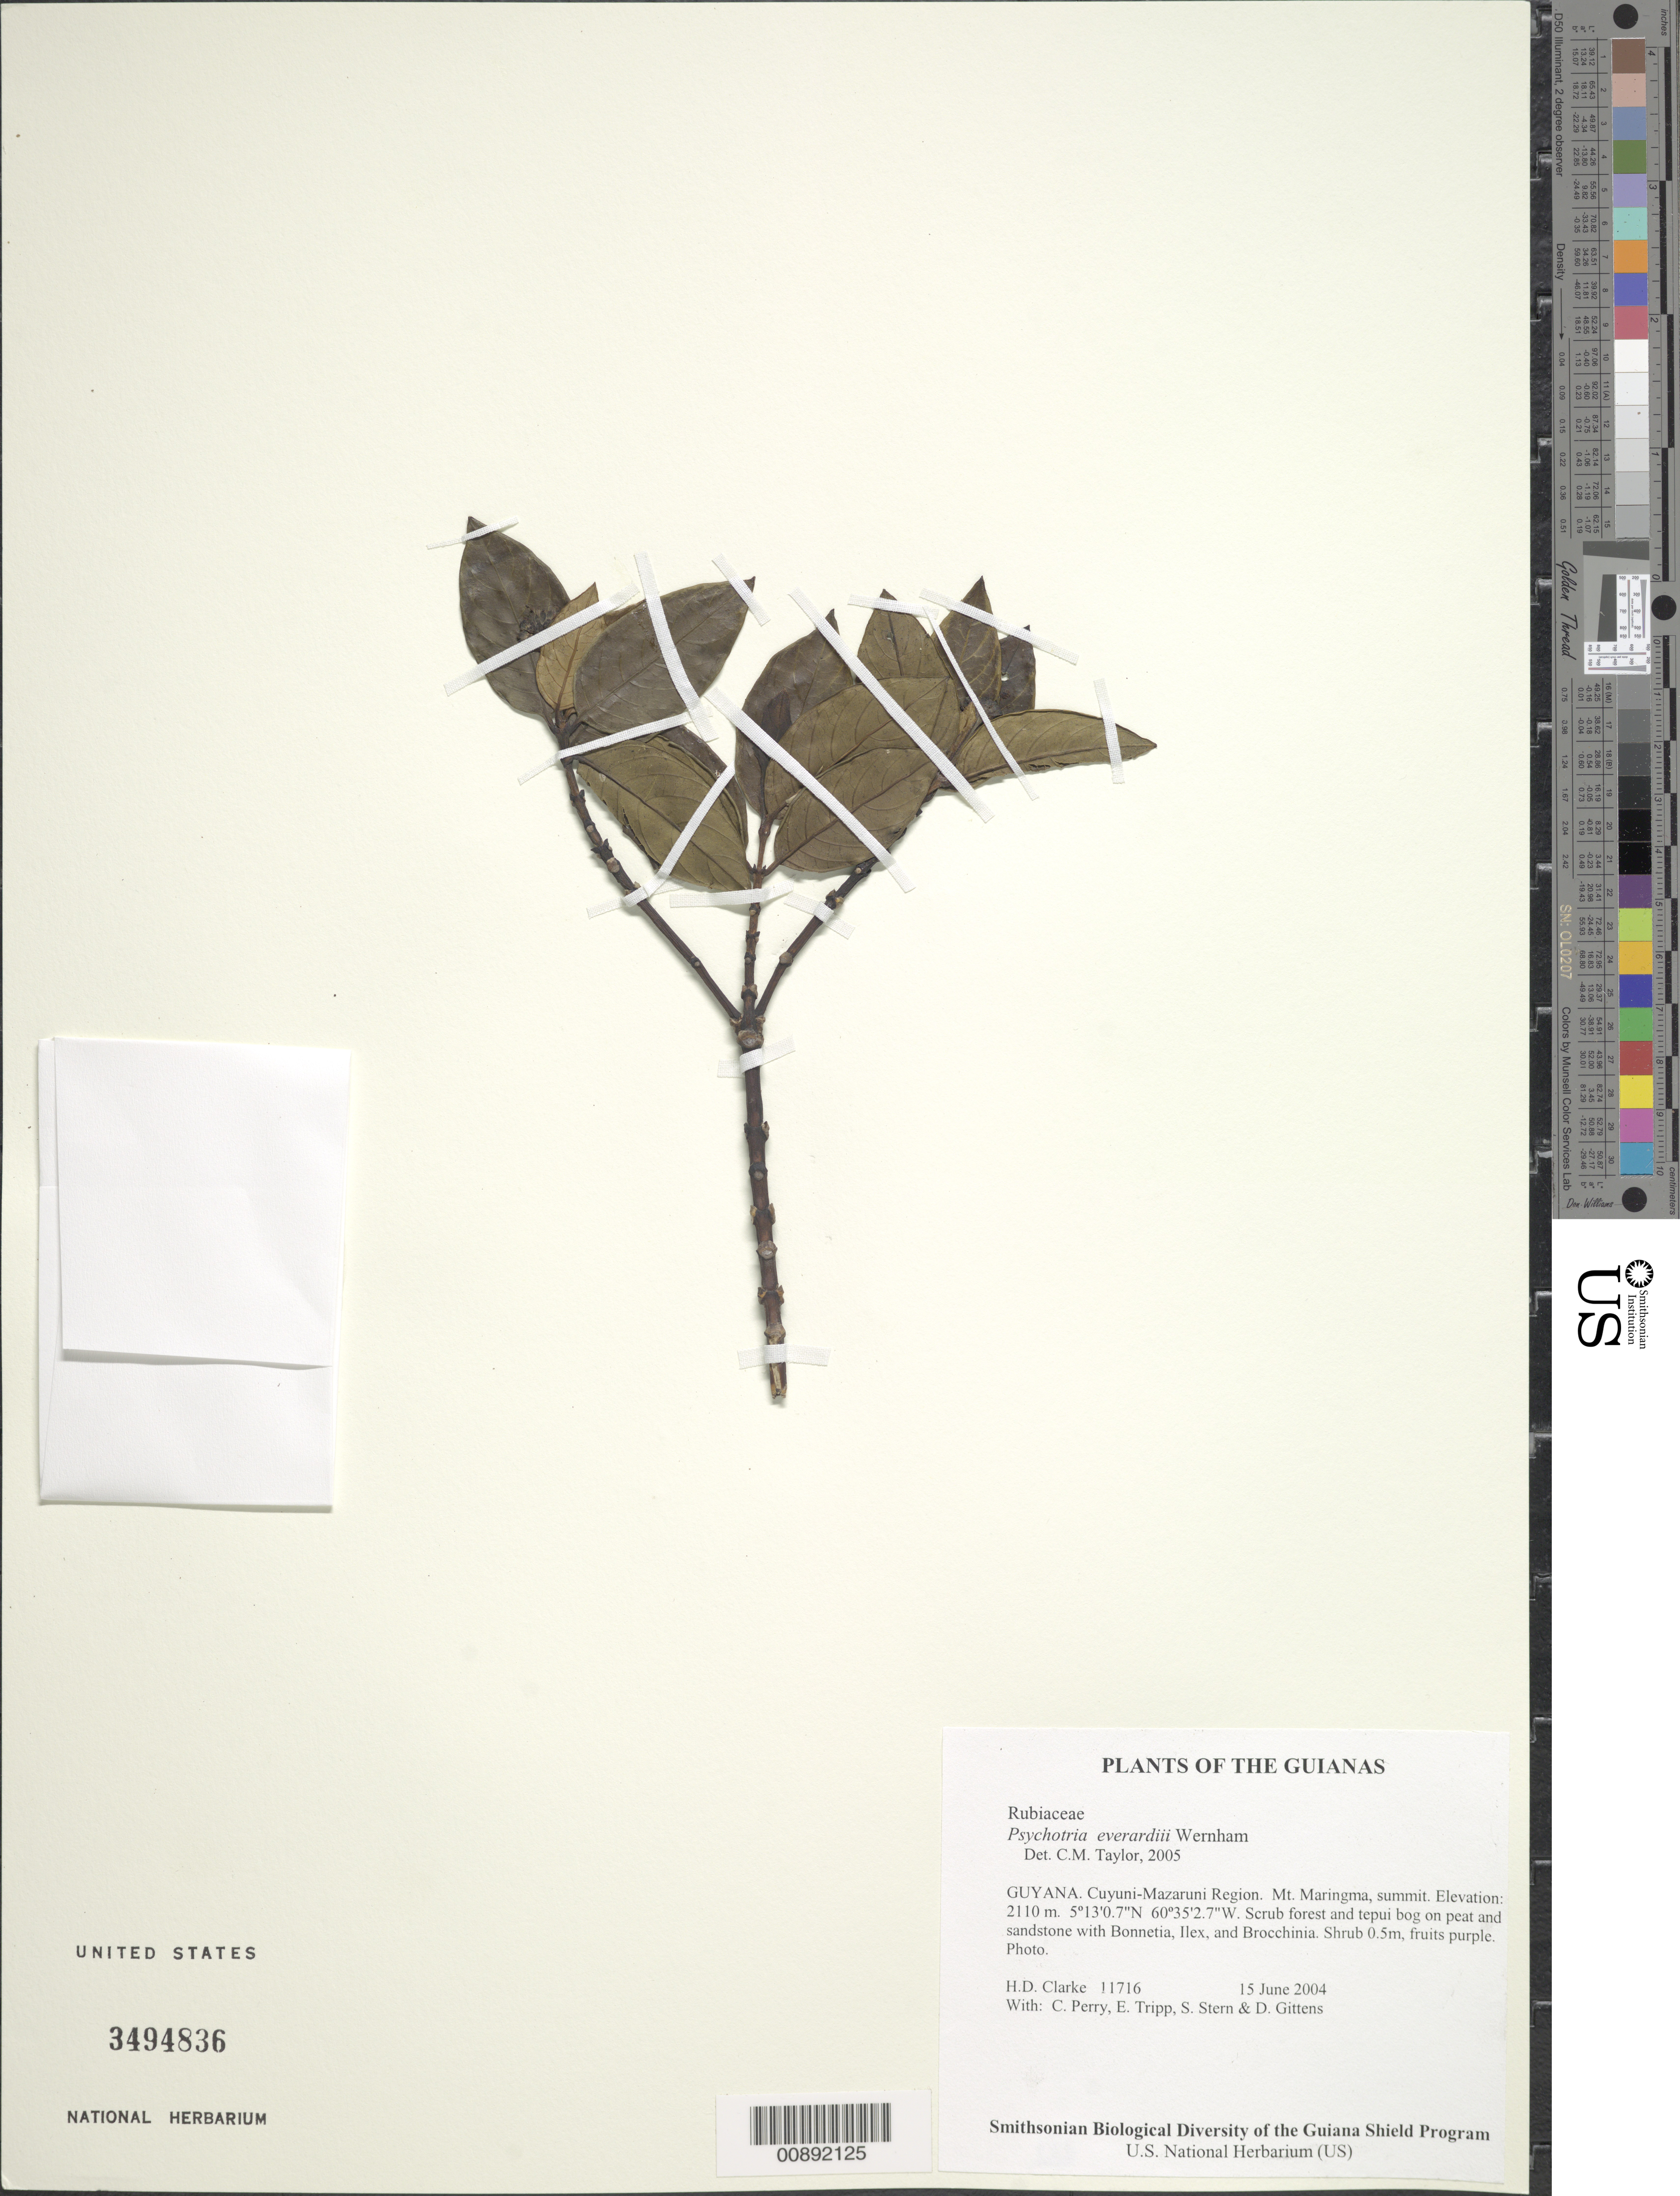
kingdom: Plantae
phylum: Tracheophyta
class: Magnoliopsida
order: Gentianales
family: Rubiaceae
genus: Palicourea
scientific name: Palicourea everardii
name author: (Wernham) Delprete & J.H. Kirkbr.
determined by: Kirkbride, J. H., Jr.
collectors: H. D. Clarke, C. Perry, E. Tripp, S. R. Stern & D. Gittens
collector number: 11716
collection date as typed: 15 June 2004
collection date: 2004-06-15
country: Guyana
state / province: Cuyuni-Mazaruni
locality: Mt. Maringma, summit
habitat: Scrub forest and tepui bog on peat and sandstone with Bonnetia, Ilex, and Brocchinia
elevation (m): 2110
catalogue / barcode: US 3494836